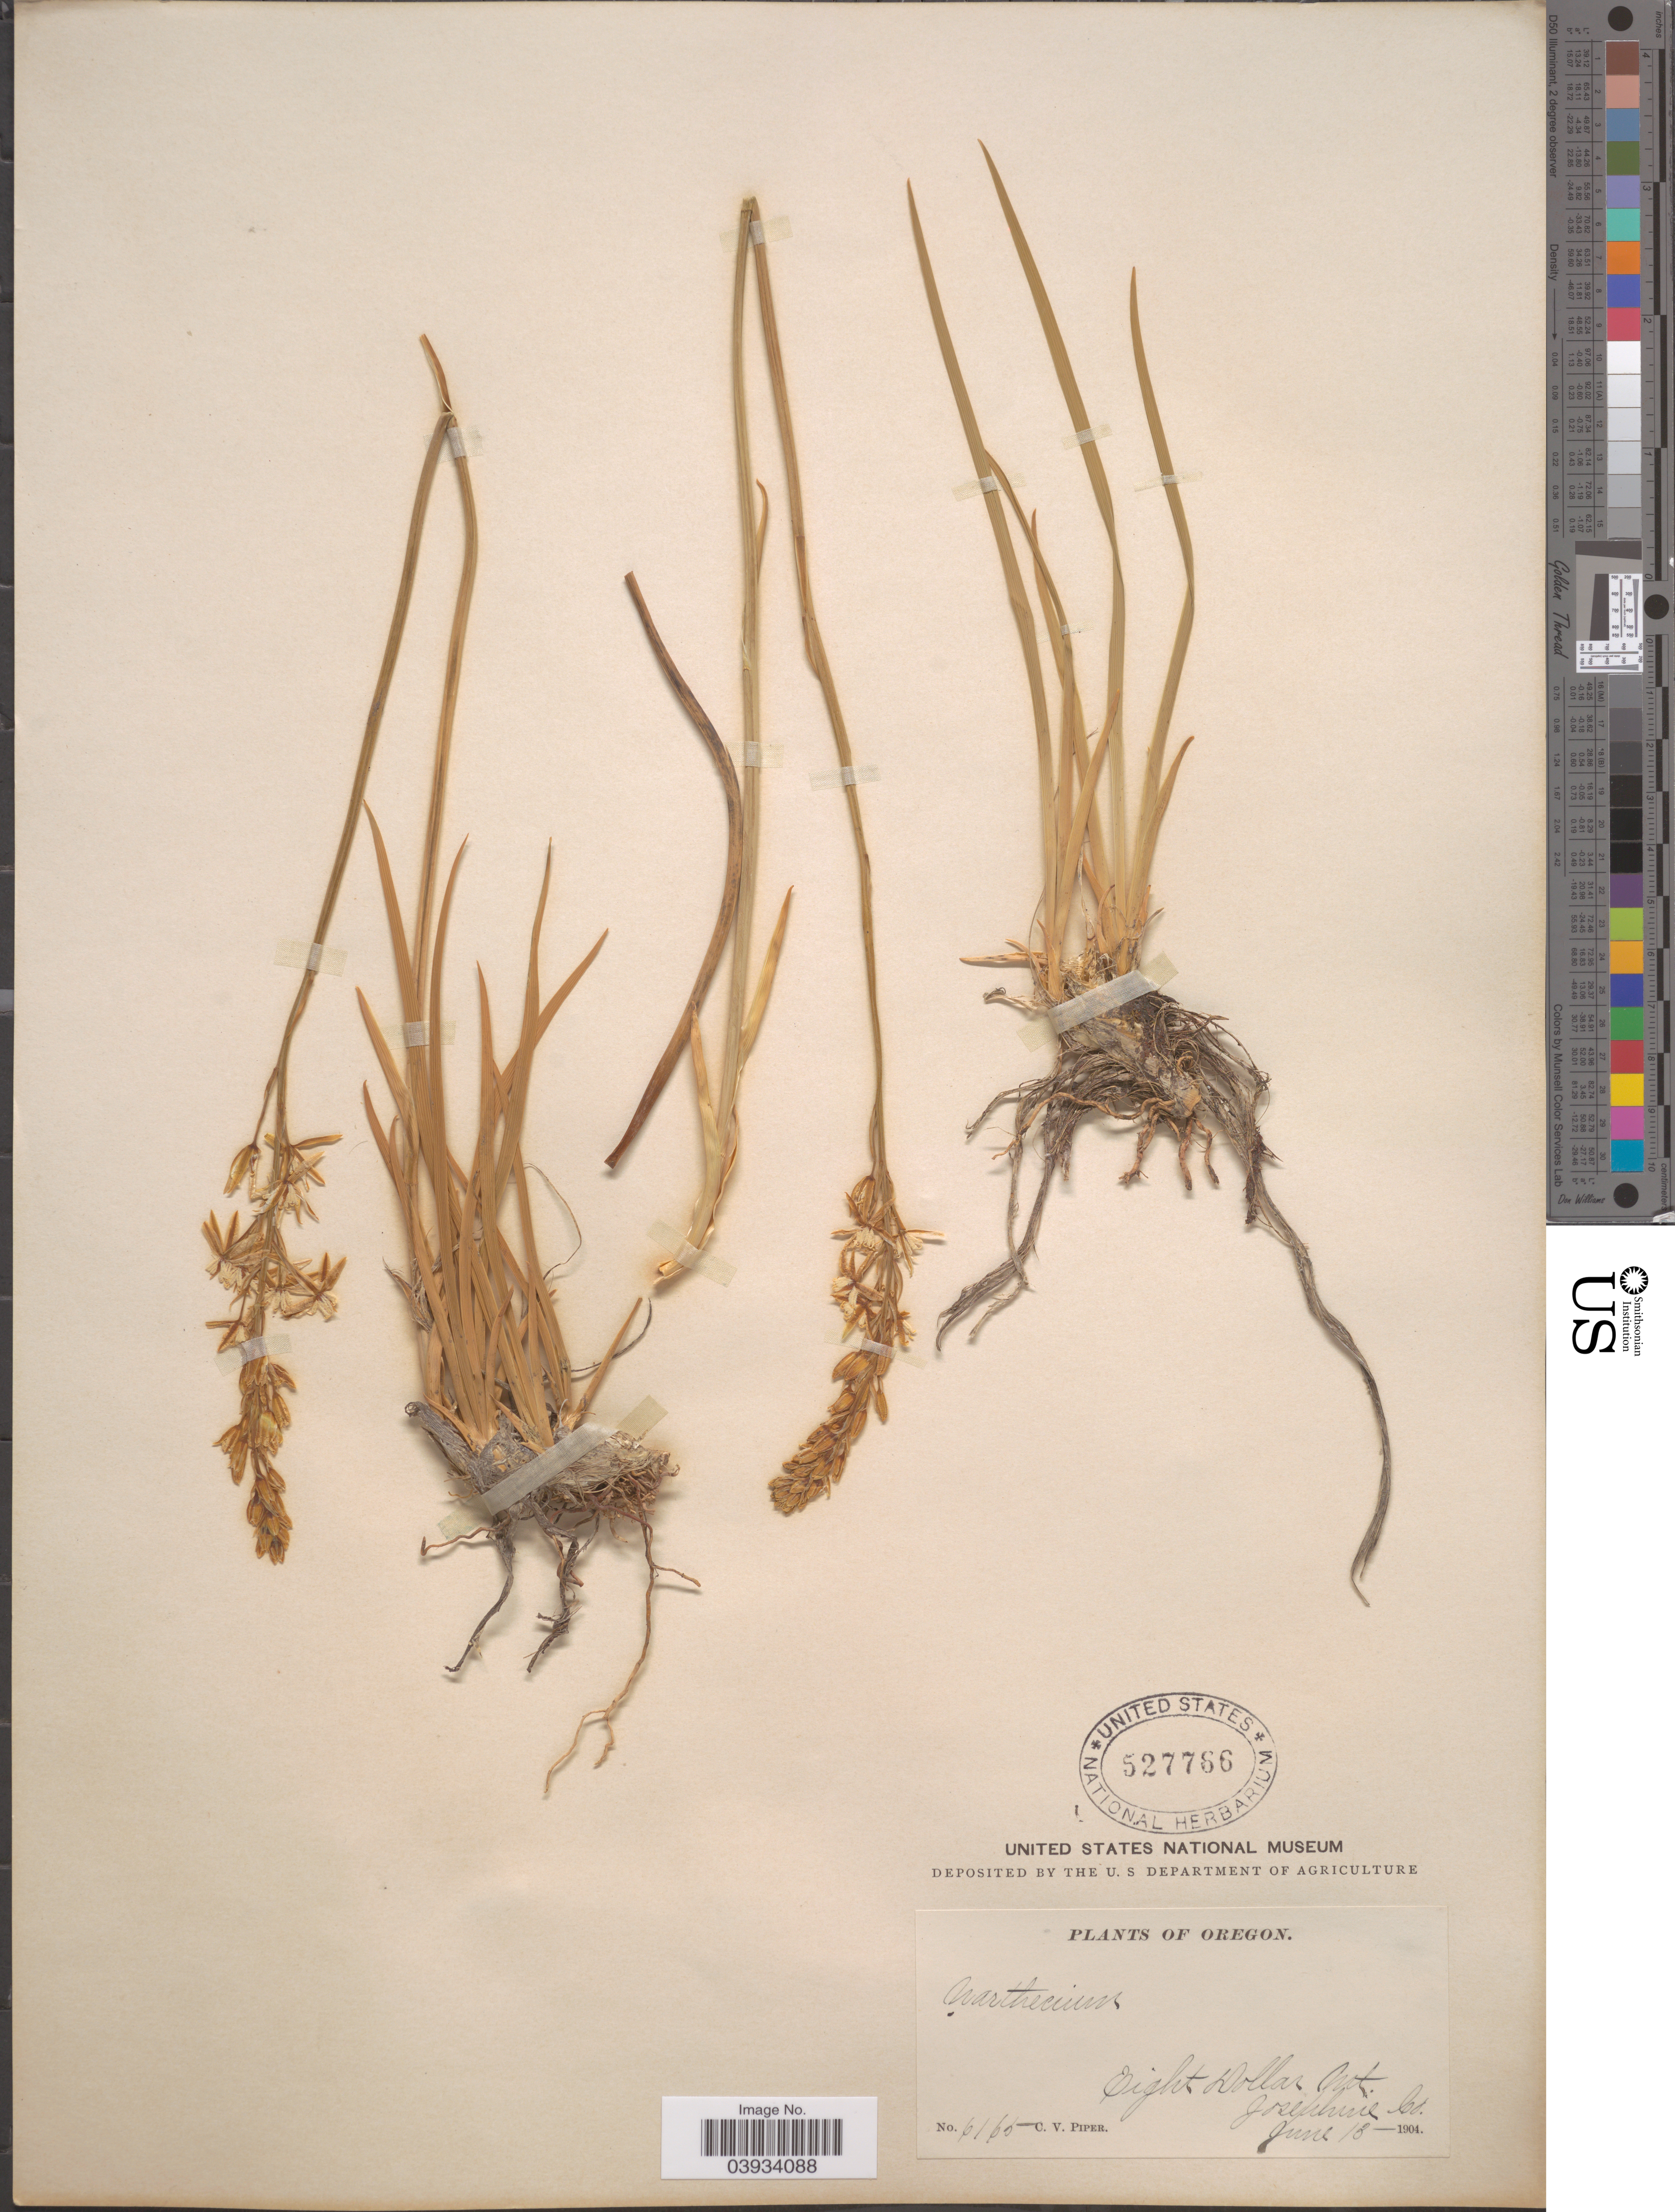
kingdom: Plantae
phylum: Tracheophyta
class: Liliopsida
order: Dioscoreales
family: Nartheciaceae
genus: Narthecium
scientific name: Narthecium californicum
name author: Baker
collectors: C. V. Piper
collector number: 6165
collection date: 1904-06-15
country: United States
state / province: Oregon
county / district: Josephine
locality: Eight Dollar Mt. Josephine Co.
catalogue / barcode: US 527766